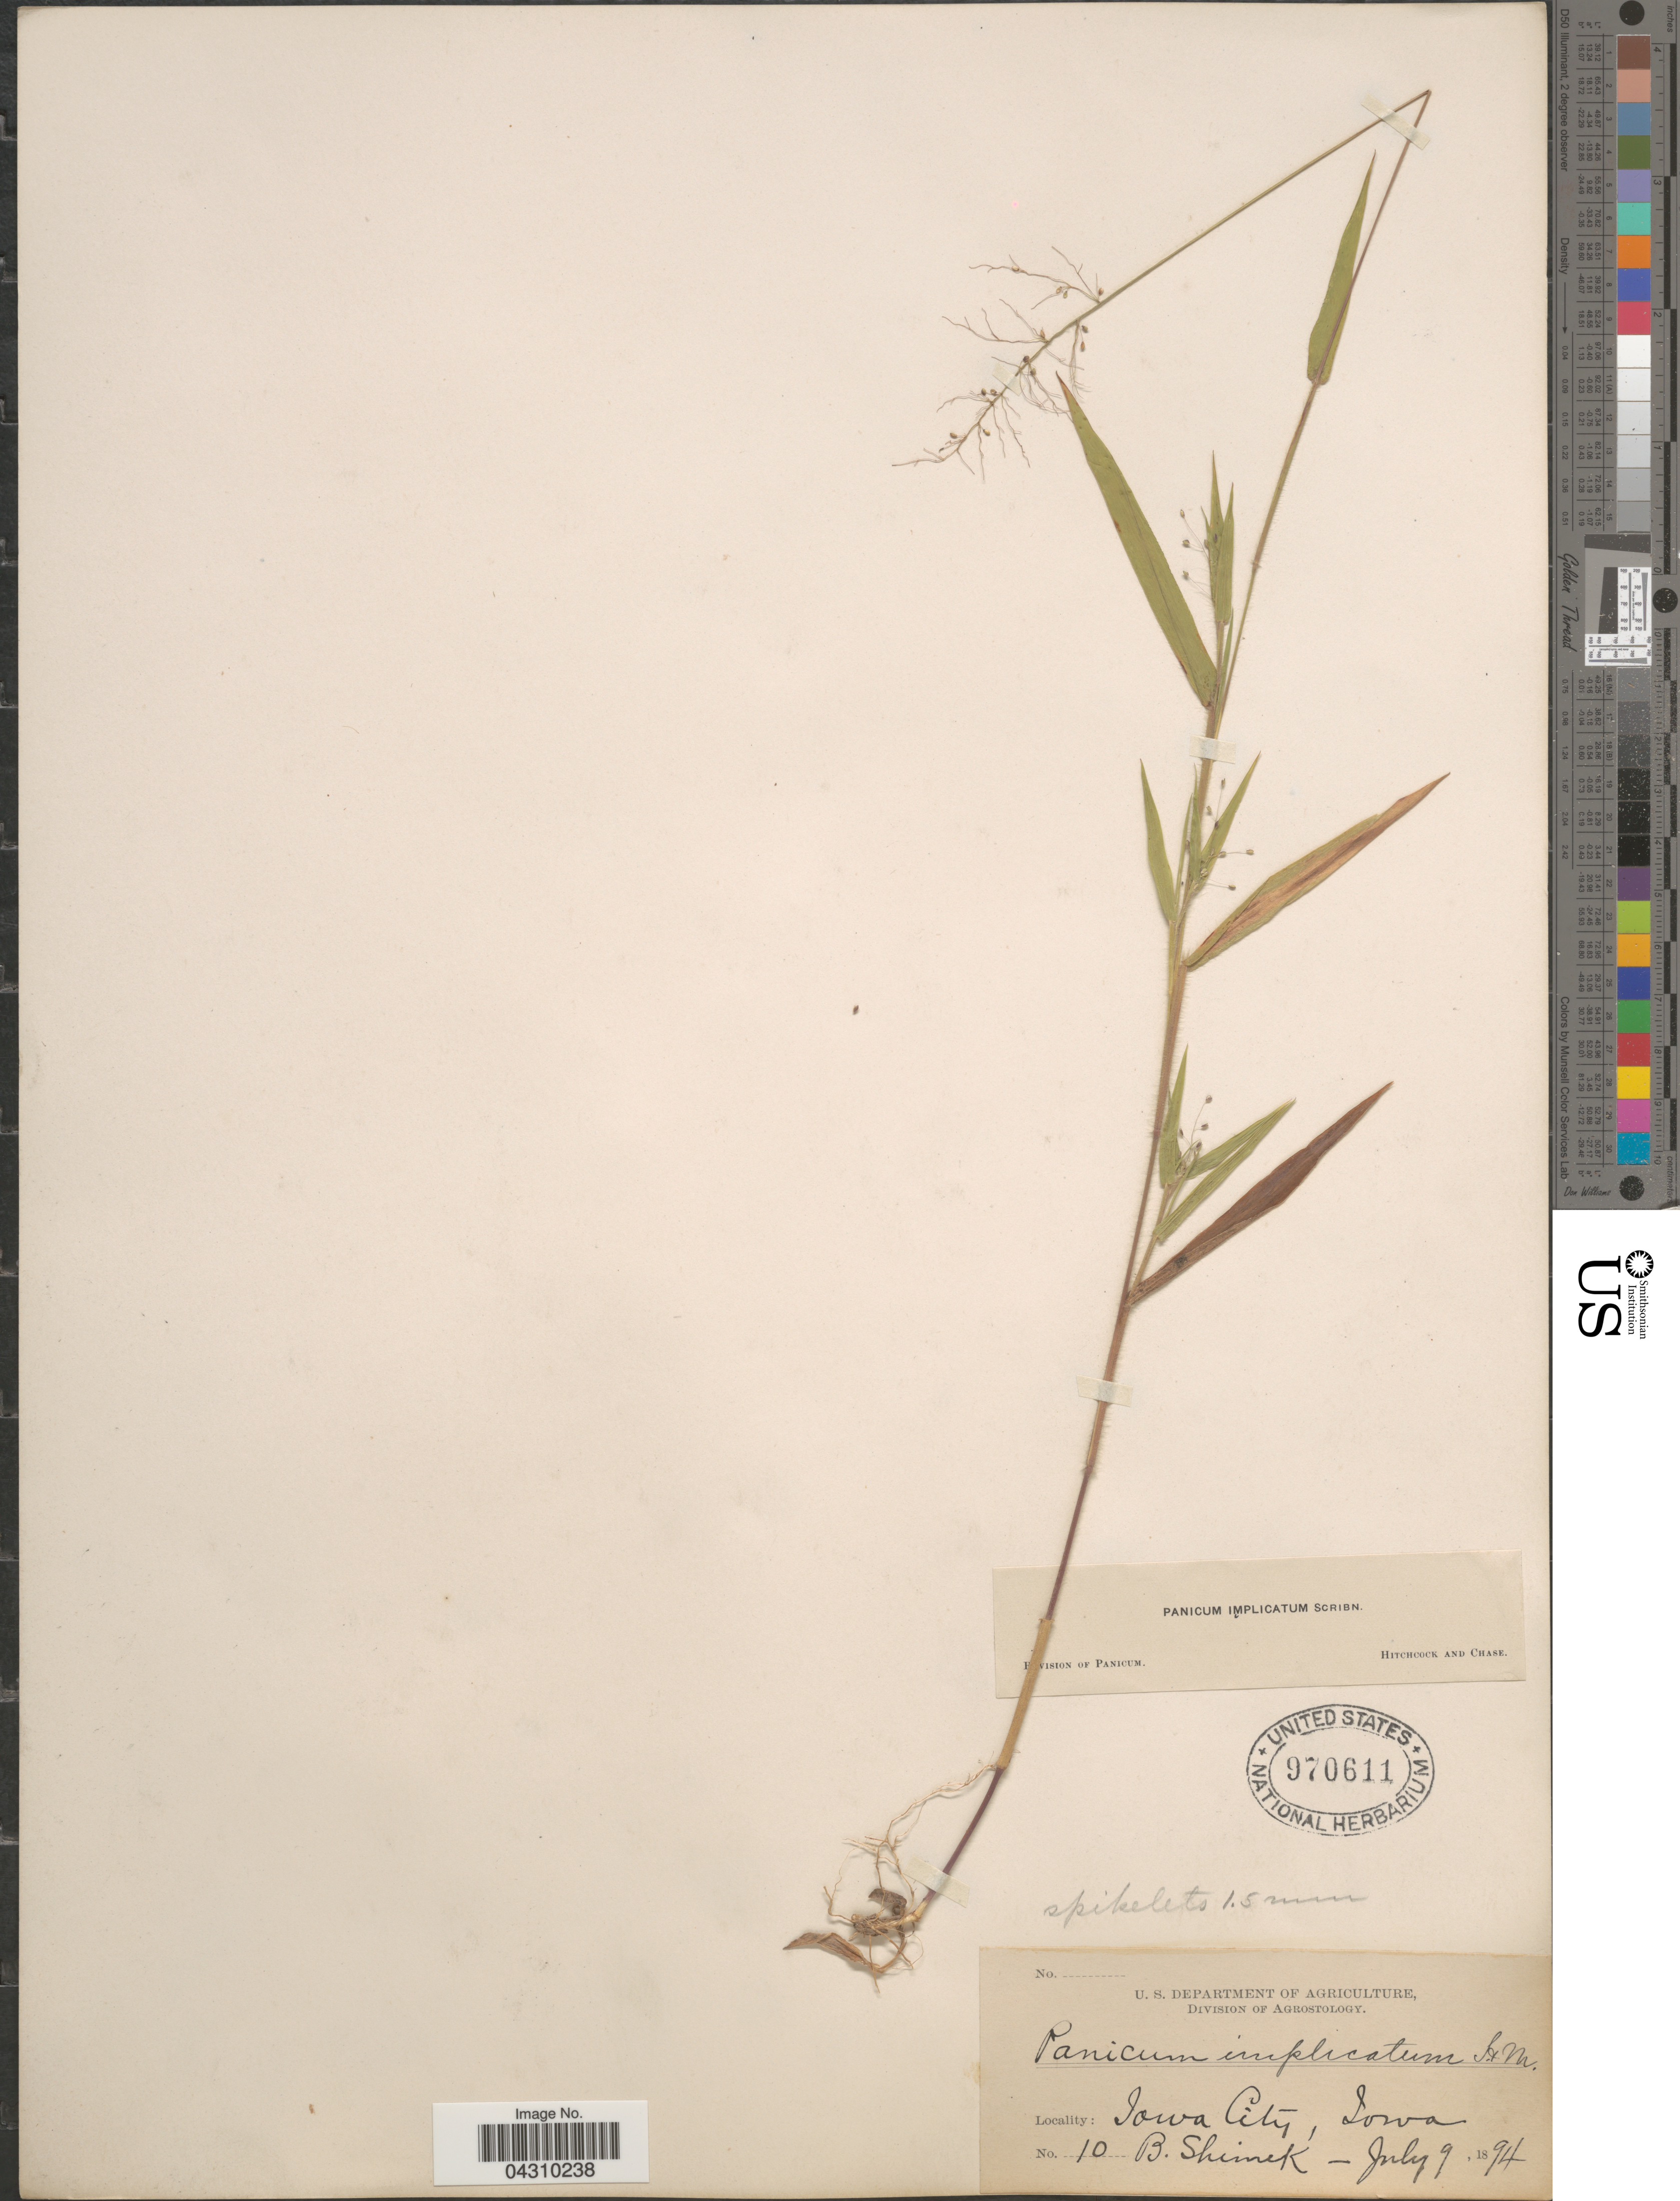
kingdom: Plantae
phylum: Tracheophyta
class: Liliopsida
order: Poales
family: Poaceae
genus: Dichanthelium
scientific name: Dichanthelium acuminatum var. acuminatum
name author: (Sw.) Gould & C.A. Clark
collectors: B. Shimek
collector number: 10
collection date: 1894-07-09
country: United States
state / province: Iowa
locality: Iowa City.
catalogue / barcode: US 970611